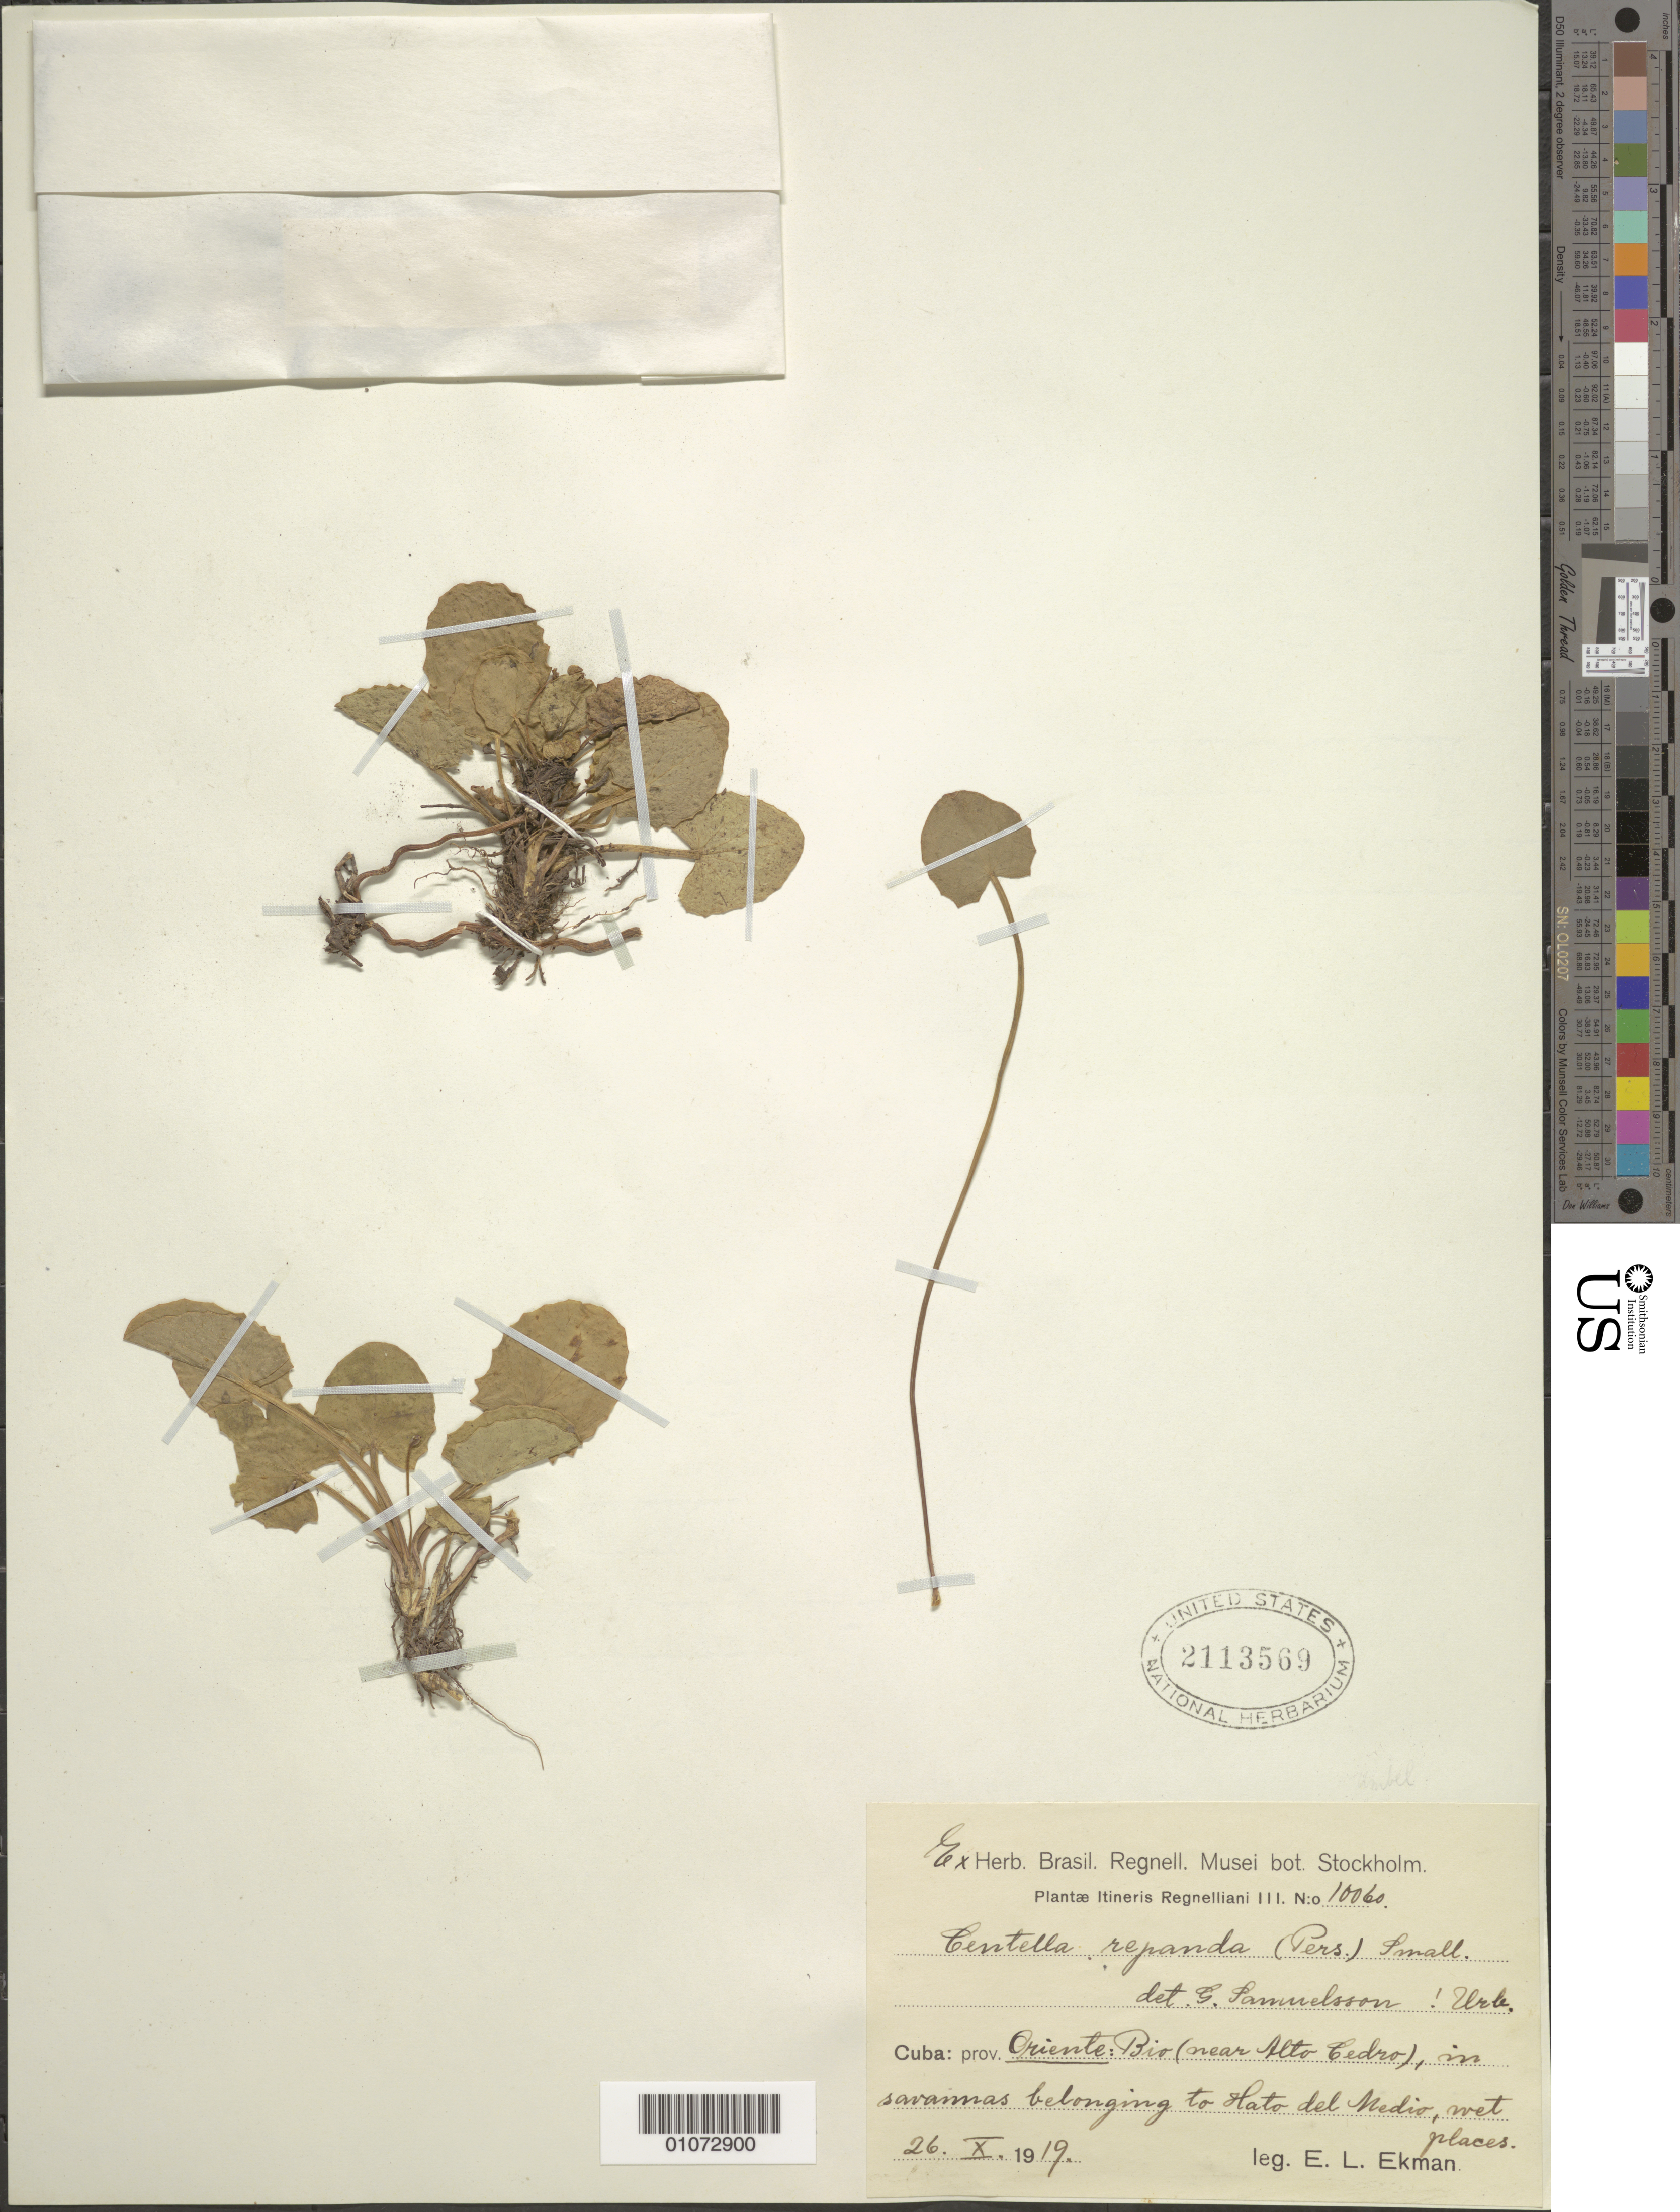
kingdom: Plantae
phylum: Tracheophyta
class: Magnoliopsida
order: Apiales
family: Apiaceae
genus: Centella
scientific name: Centella asiatica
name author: (L.) Urb.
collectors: E. L. Ekman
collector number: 10060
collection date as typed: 26 Oct 1919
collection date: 1919-10-26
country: Cuba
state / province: Oriente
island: Cuba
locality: Bio (near Alto Cedro), in savannas belonging to Hato del Medio, wet places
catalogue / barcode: US 2113569